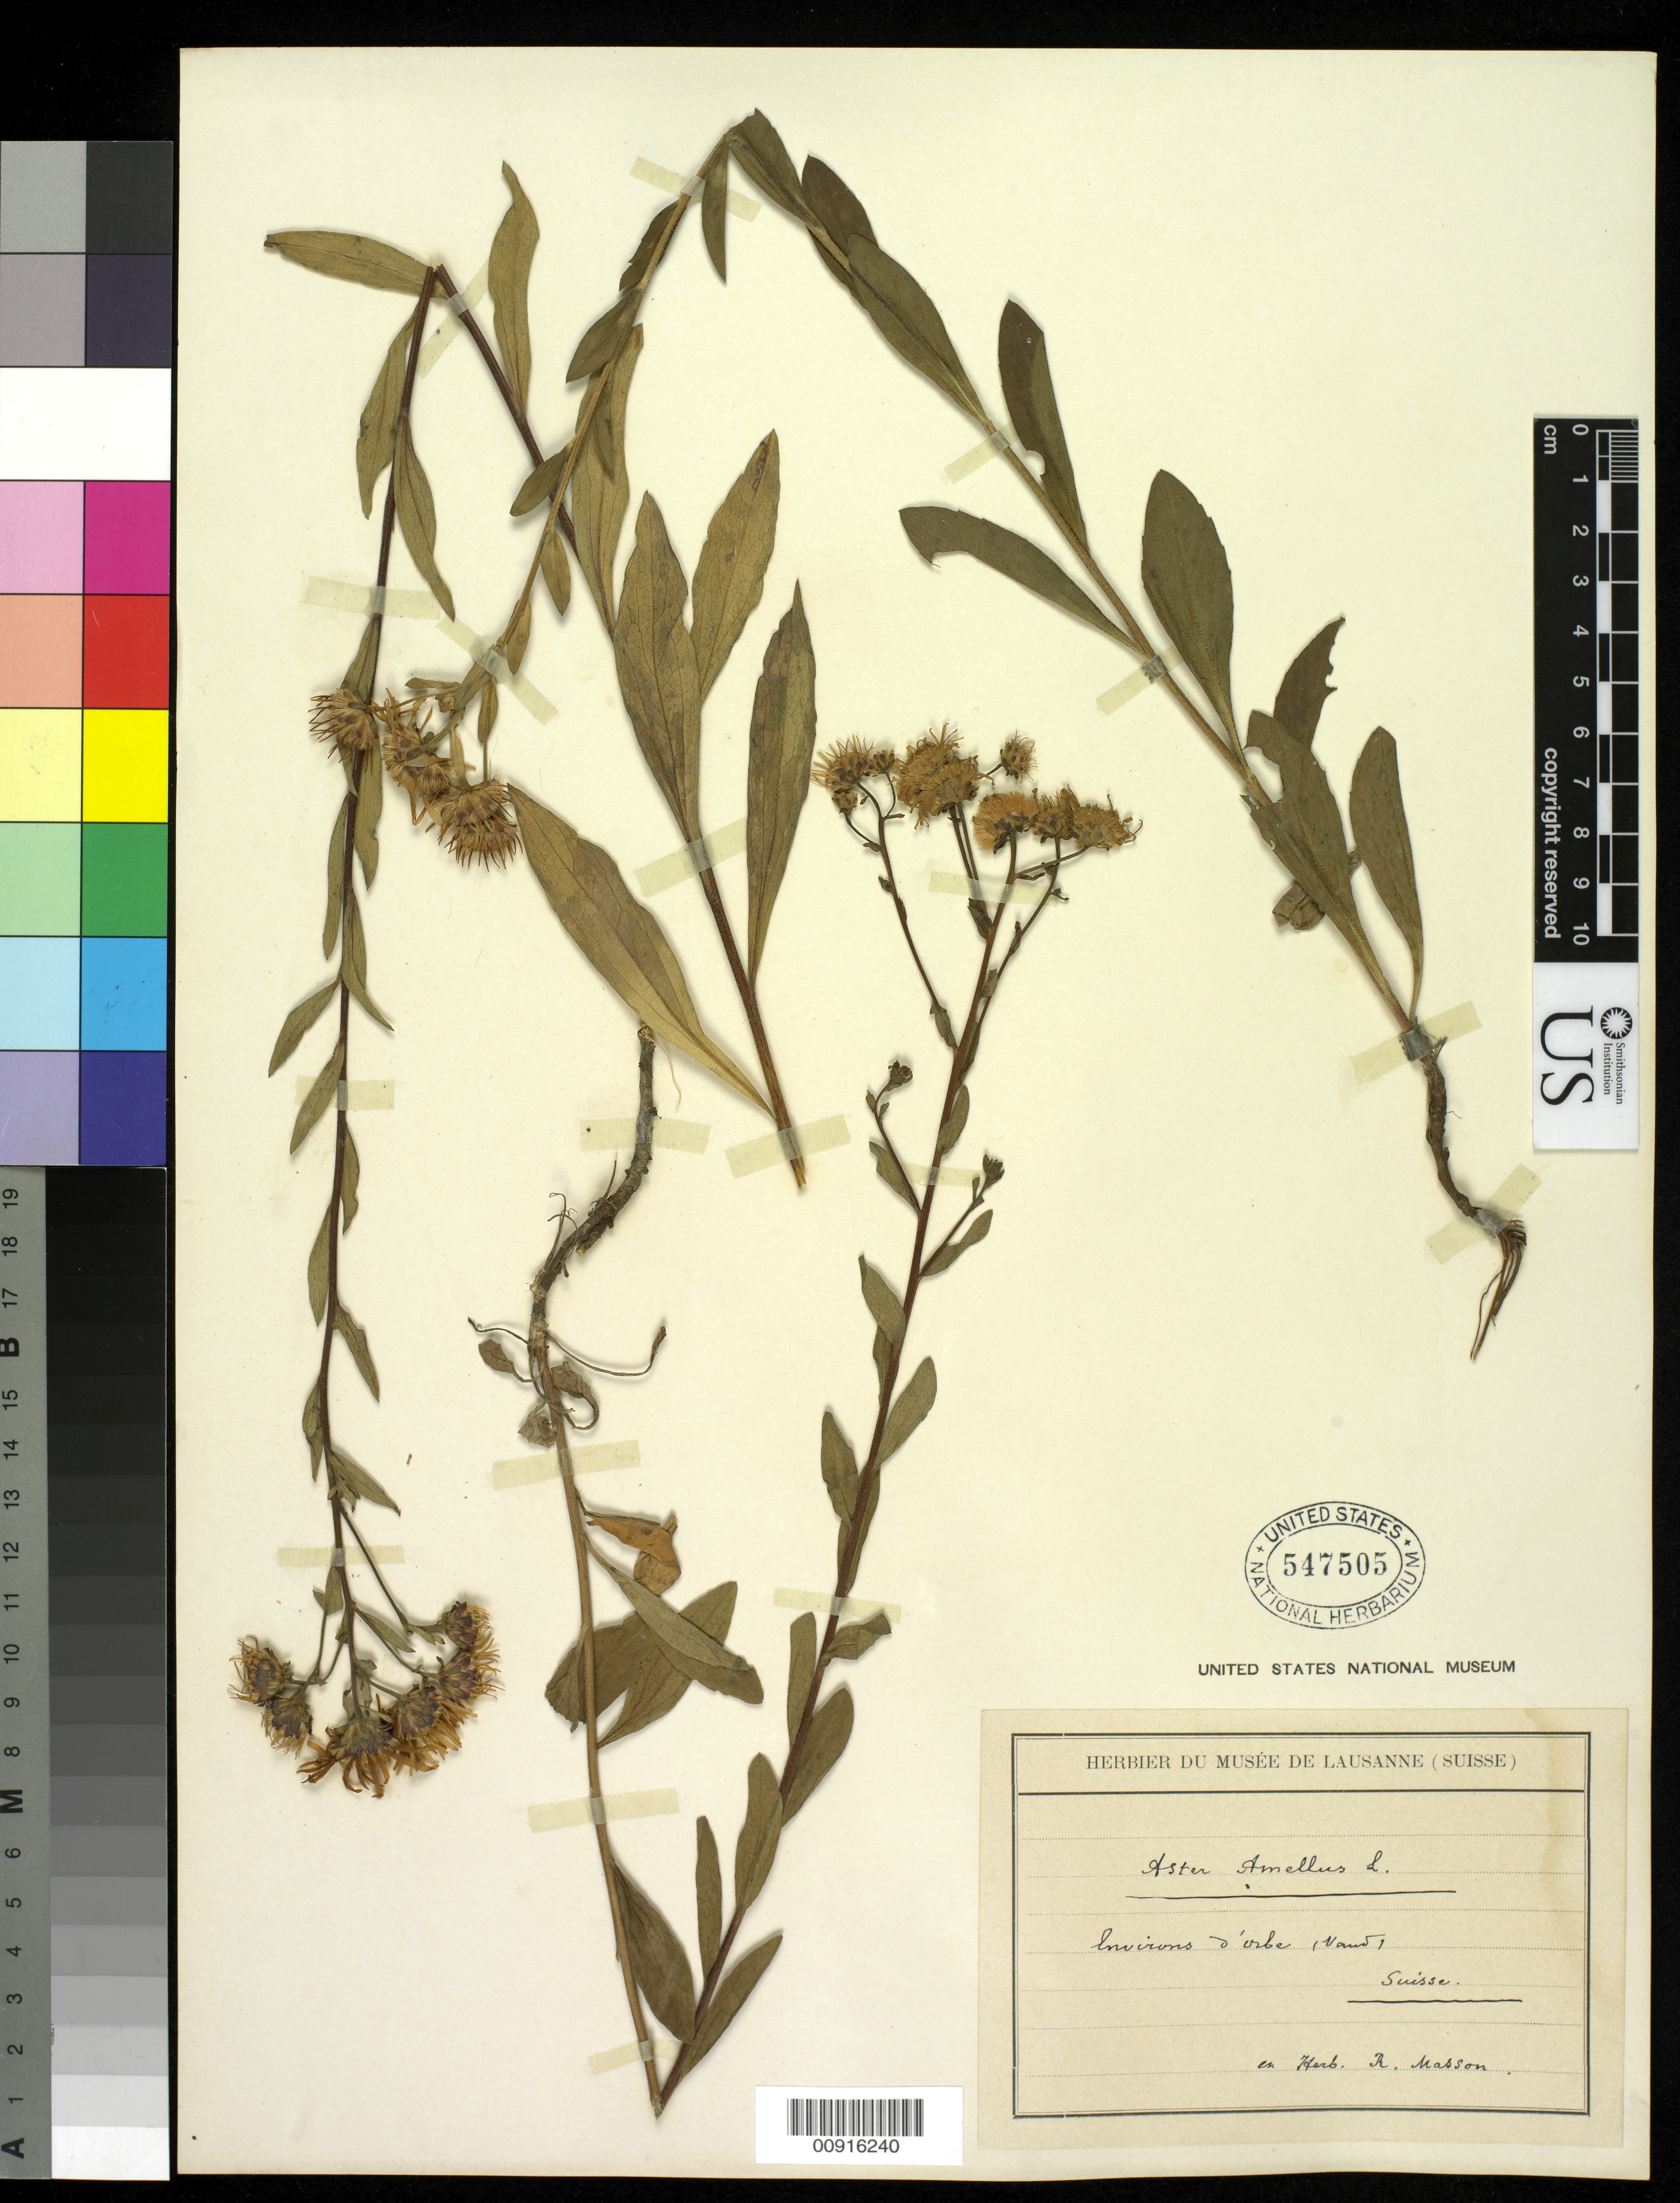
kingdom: Plantae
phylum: Tracheophyta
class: Magnoliopsida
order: Asterales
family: Asteraceae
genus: Aster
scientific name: Aster amellus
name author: L.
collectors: R. Masson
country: Switzerland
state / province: Vaud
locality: Environs d'orbe (Vaud)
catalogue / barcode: US 547505